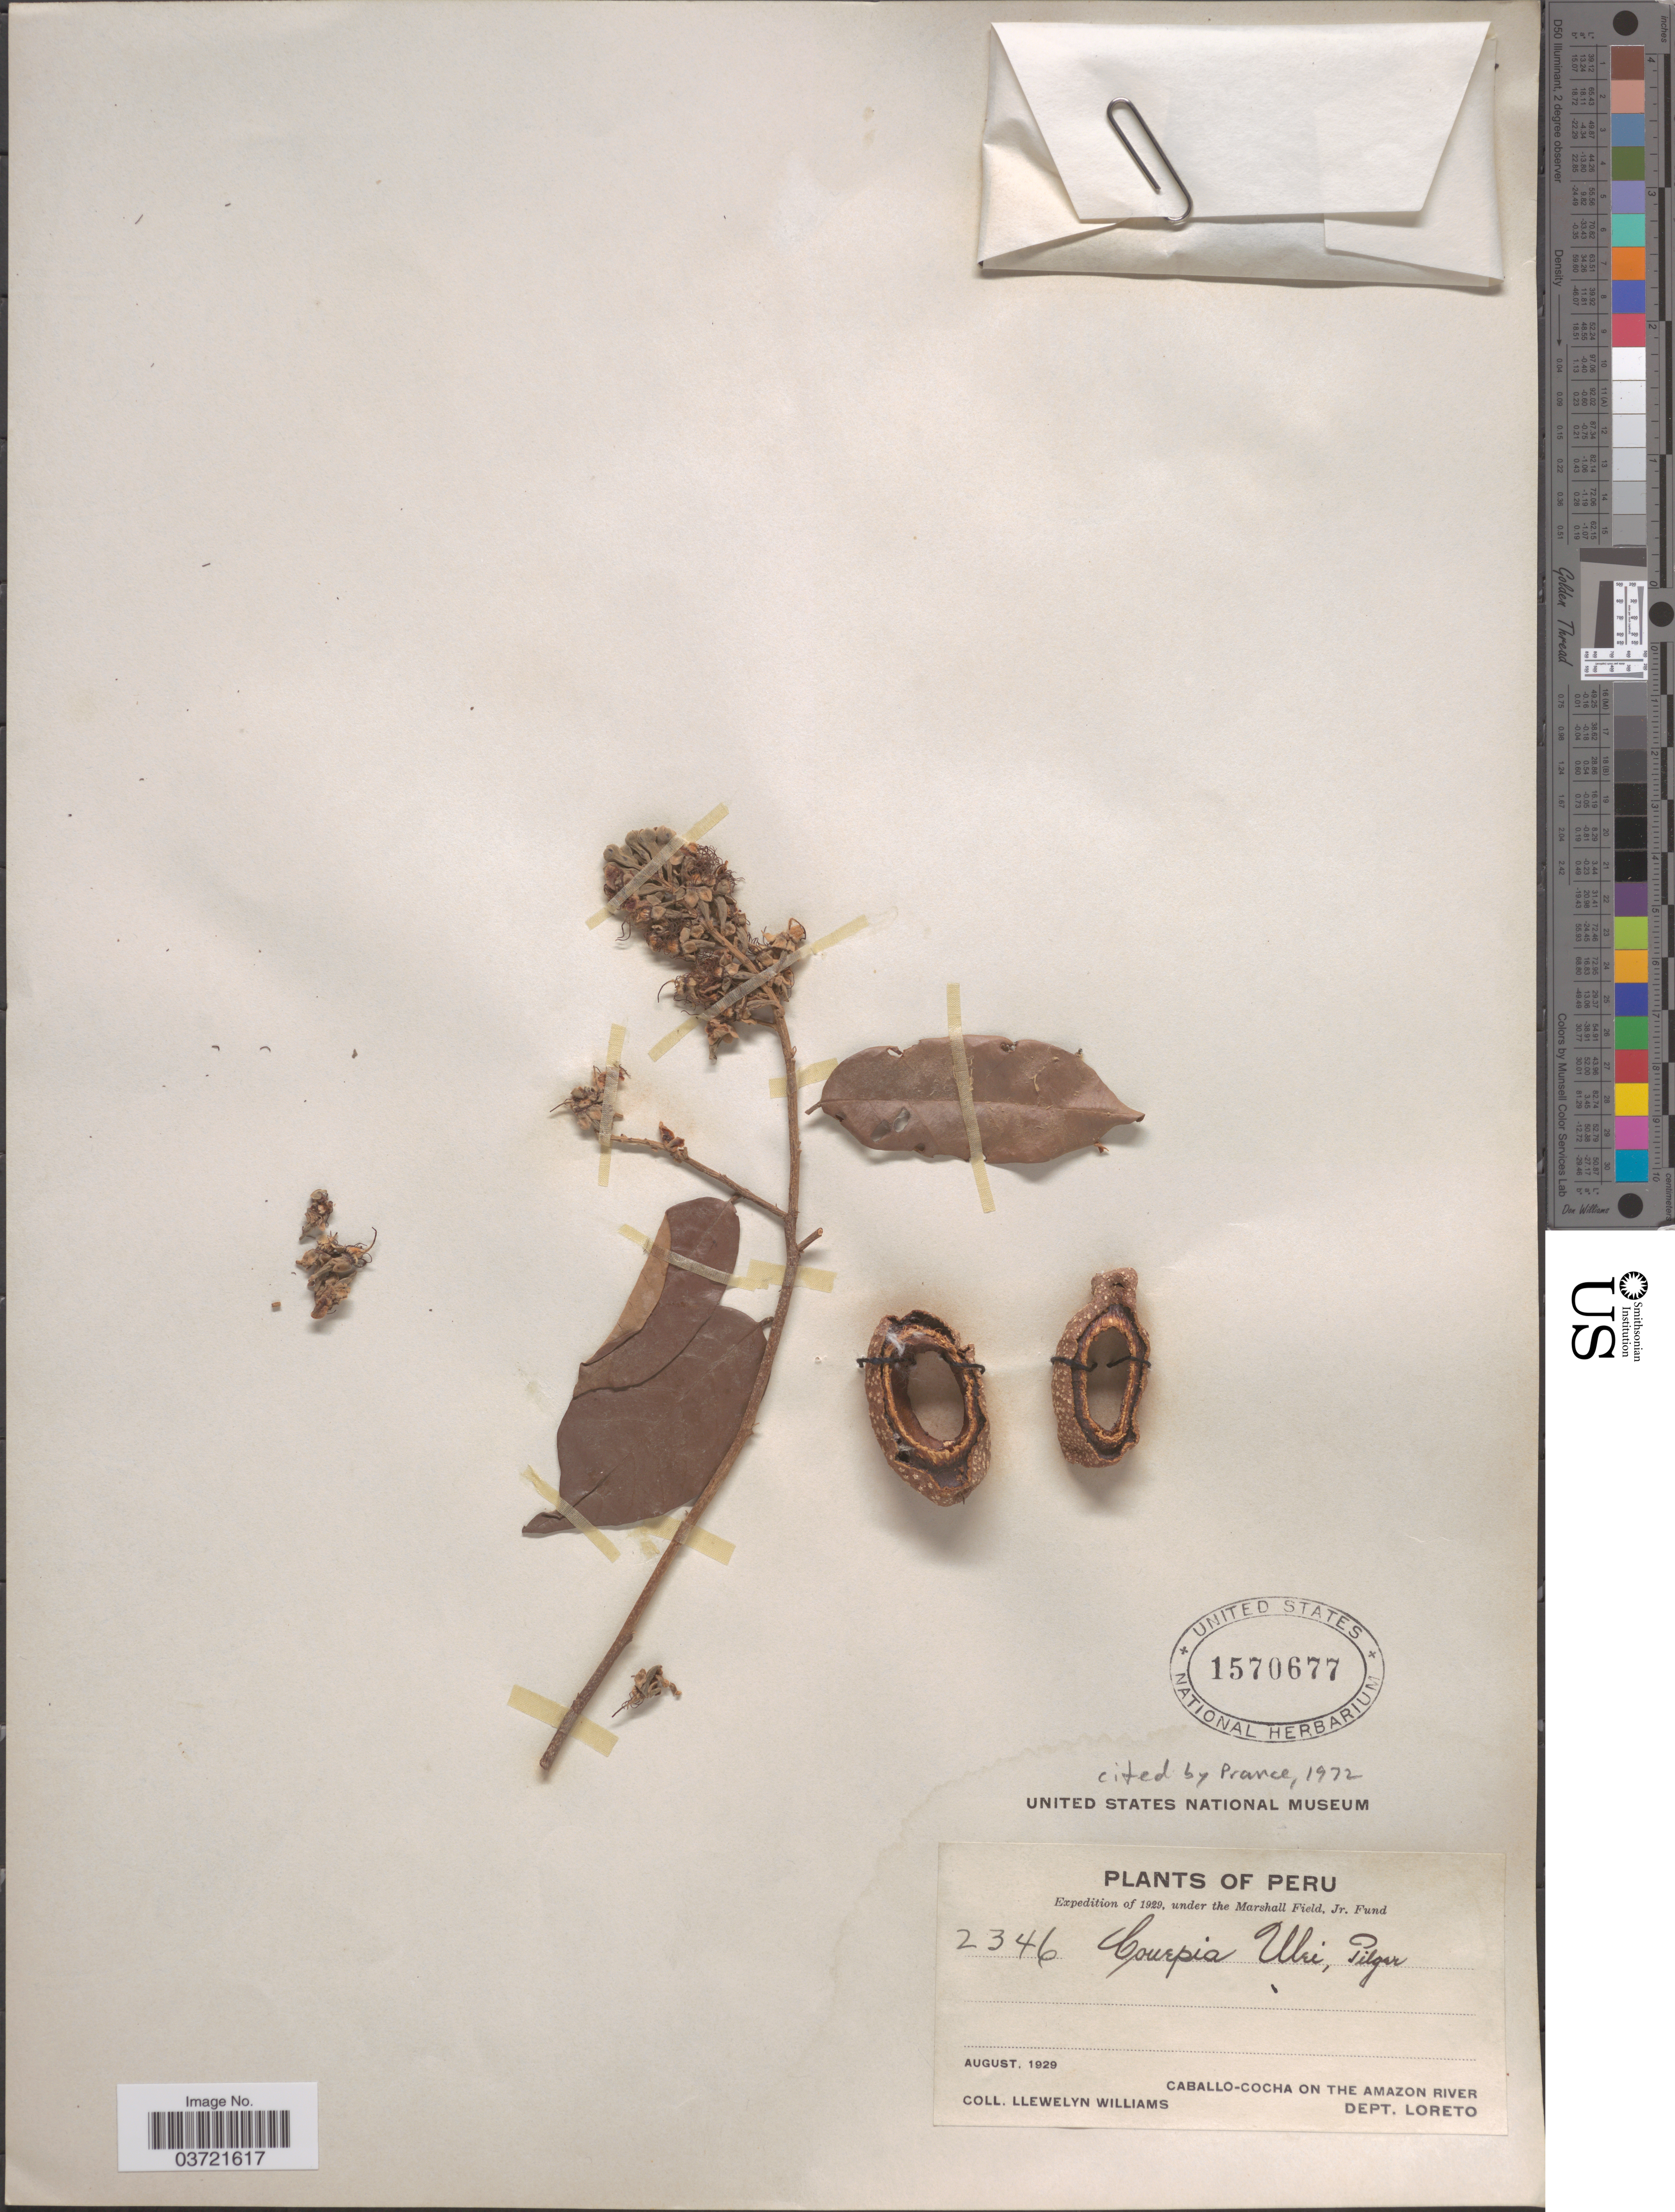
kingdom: Plantae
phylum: Tracheophyta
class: Magnoliopsida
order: Malpighiales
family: Chrysobalanaceae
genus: Couepia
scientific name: Couepia ulei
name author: Pilg.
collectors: Ll. Williams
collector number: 2346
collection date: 1929-08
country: Peru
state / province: Loreto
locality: Caballo-Cocha on the Amazon River. Dept. Loreto.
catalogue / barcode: US 1570677